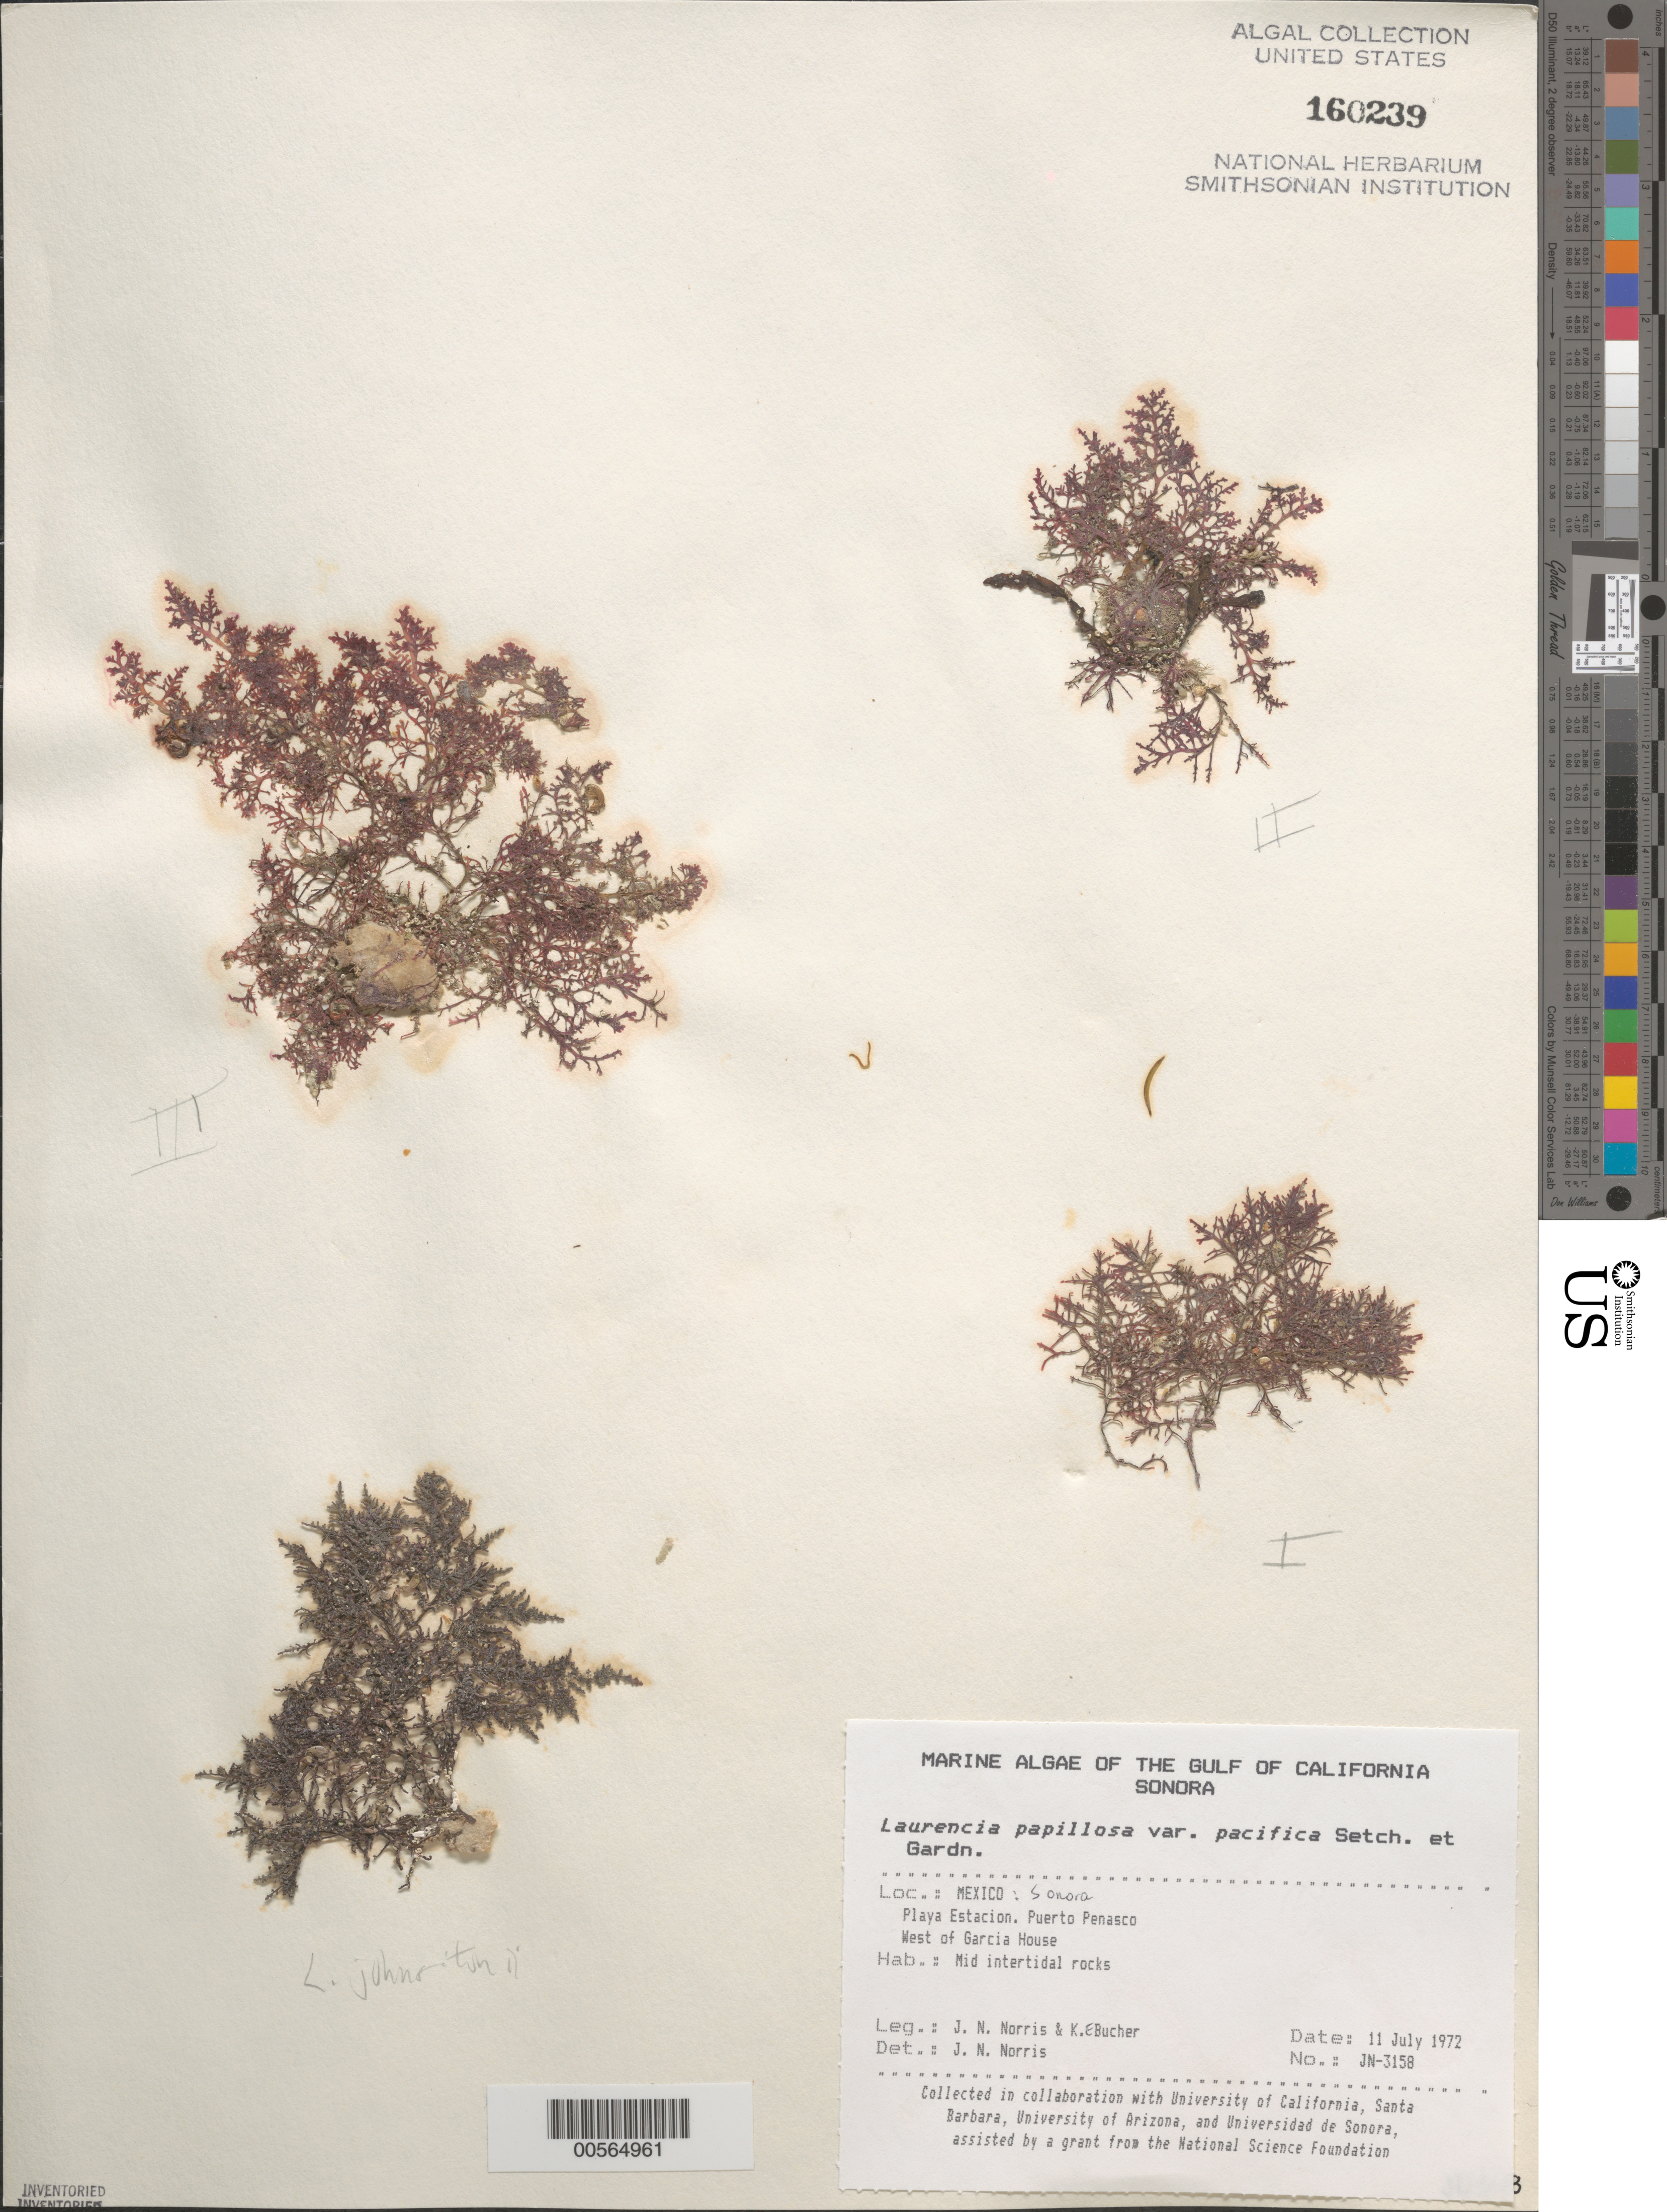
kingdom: Plantae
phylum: Rhodophyta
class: Florideophyceae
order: Ceramiales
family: Rhodomelaceae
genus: Palisada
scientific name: Palisada perforata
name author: (Bory) K.W. Nam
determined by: Algae name updating Project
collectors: J. N. Norris & K. E. Bucher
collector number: JN-3158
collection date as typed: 11 Jul 1972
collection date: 1972-07-11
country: Mexico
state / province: Sonora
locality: Playa Estacion, Puerto Penasco, west of Garcia House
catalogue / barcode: US 160239